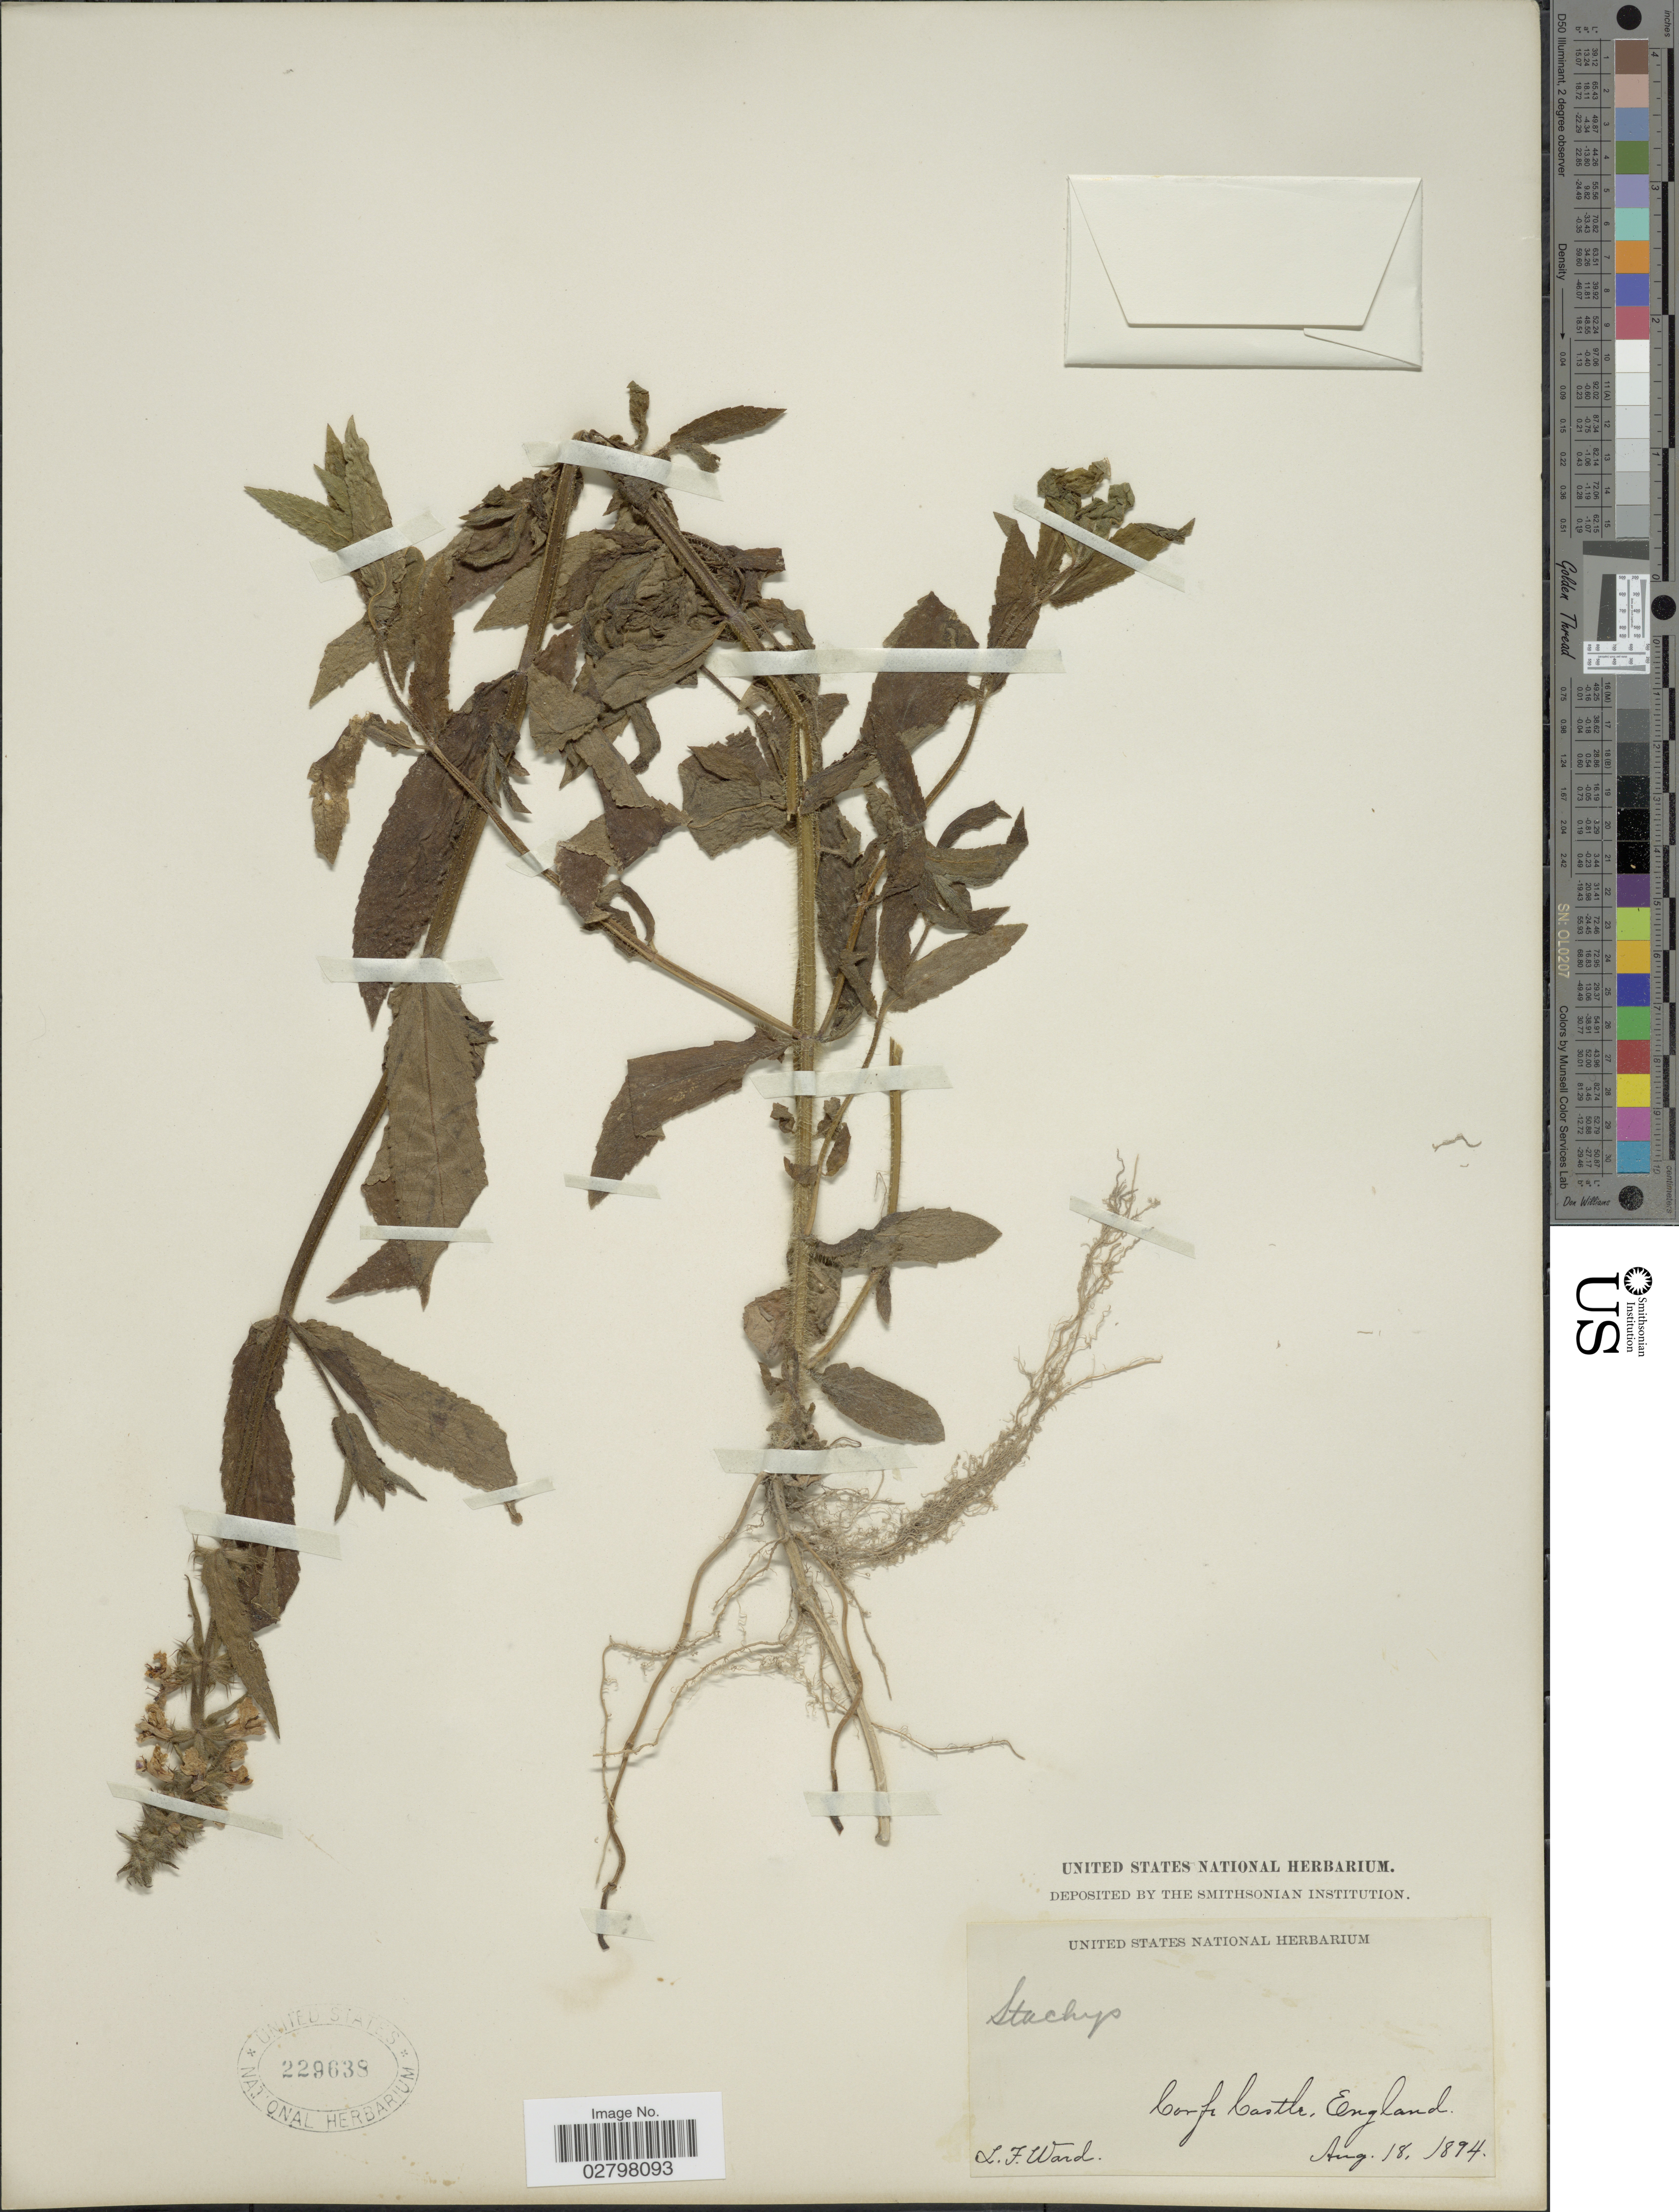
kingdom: Plantae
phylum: Tracheophyta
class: Magnoliopsida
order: Lamiales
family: Lamiaceae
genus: Stachys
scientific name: Stachys sp.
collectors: L. Ward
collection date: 1894-08-18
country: United Kingdom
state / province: England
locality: Corfe Castle.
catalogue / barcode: US 229638